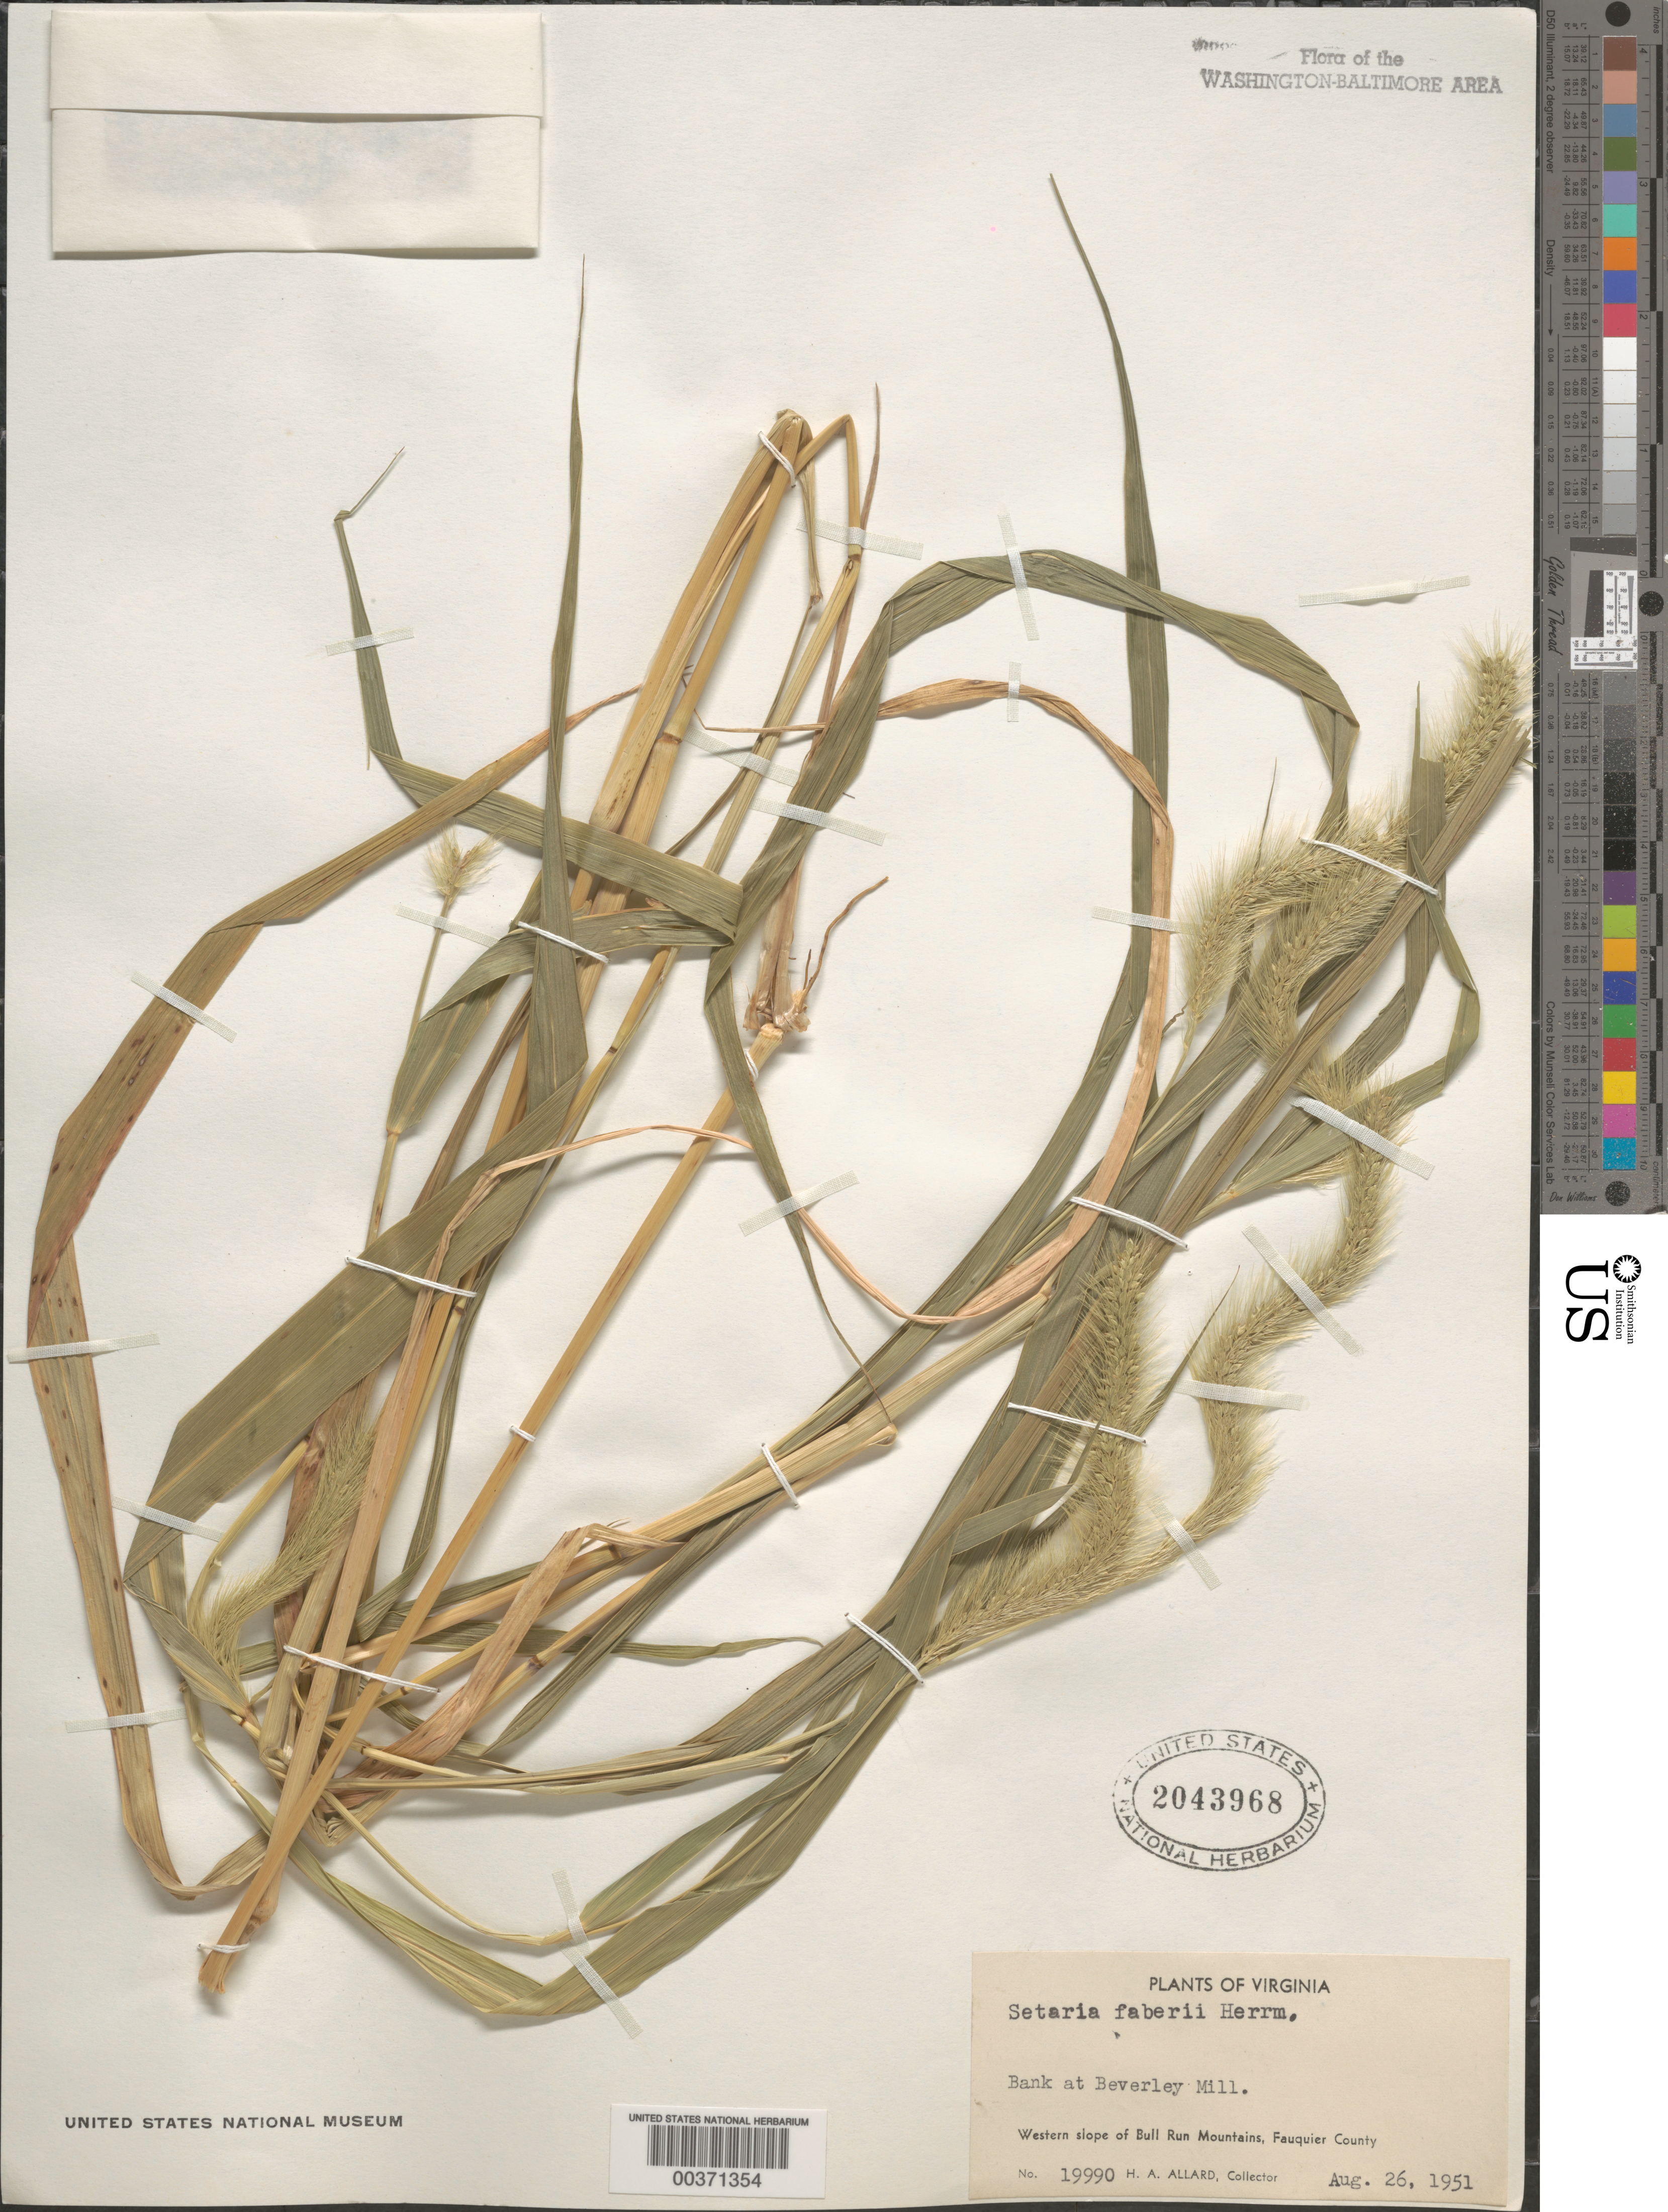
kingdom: Plantae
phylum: Tracheophyta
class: Liliopsida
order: Poales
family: Poaceae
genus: Setaria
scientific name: Setaria faberi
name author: R.A.W. Herrm.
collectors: H. A. Allard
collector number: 19990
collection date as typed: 26 Aug 1951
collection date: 1951-08-26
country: United States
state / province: Virginia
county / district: Fauquier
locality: Beverley Mill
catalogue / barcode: US 2043968